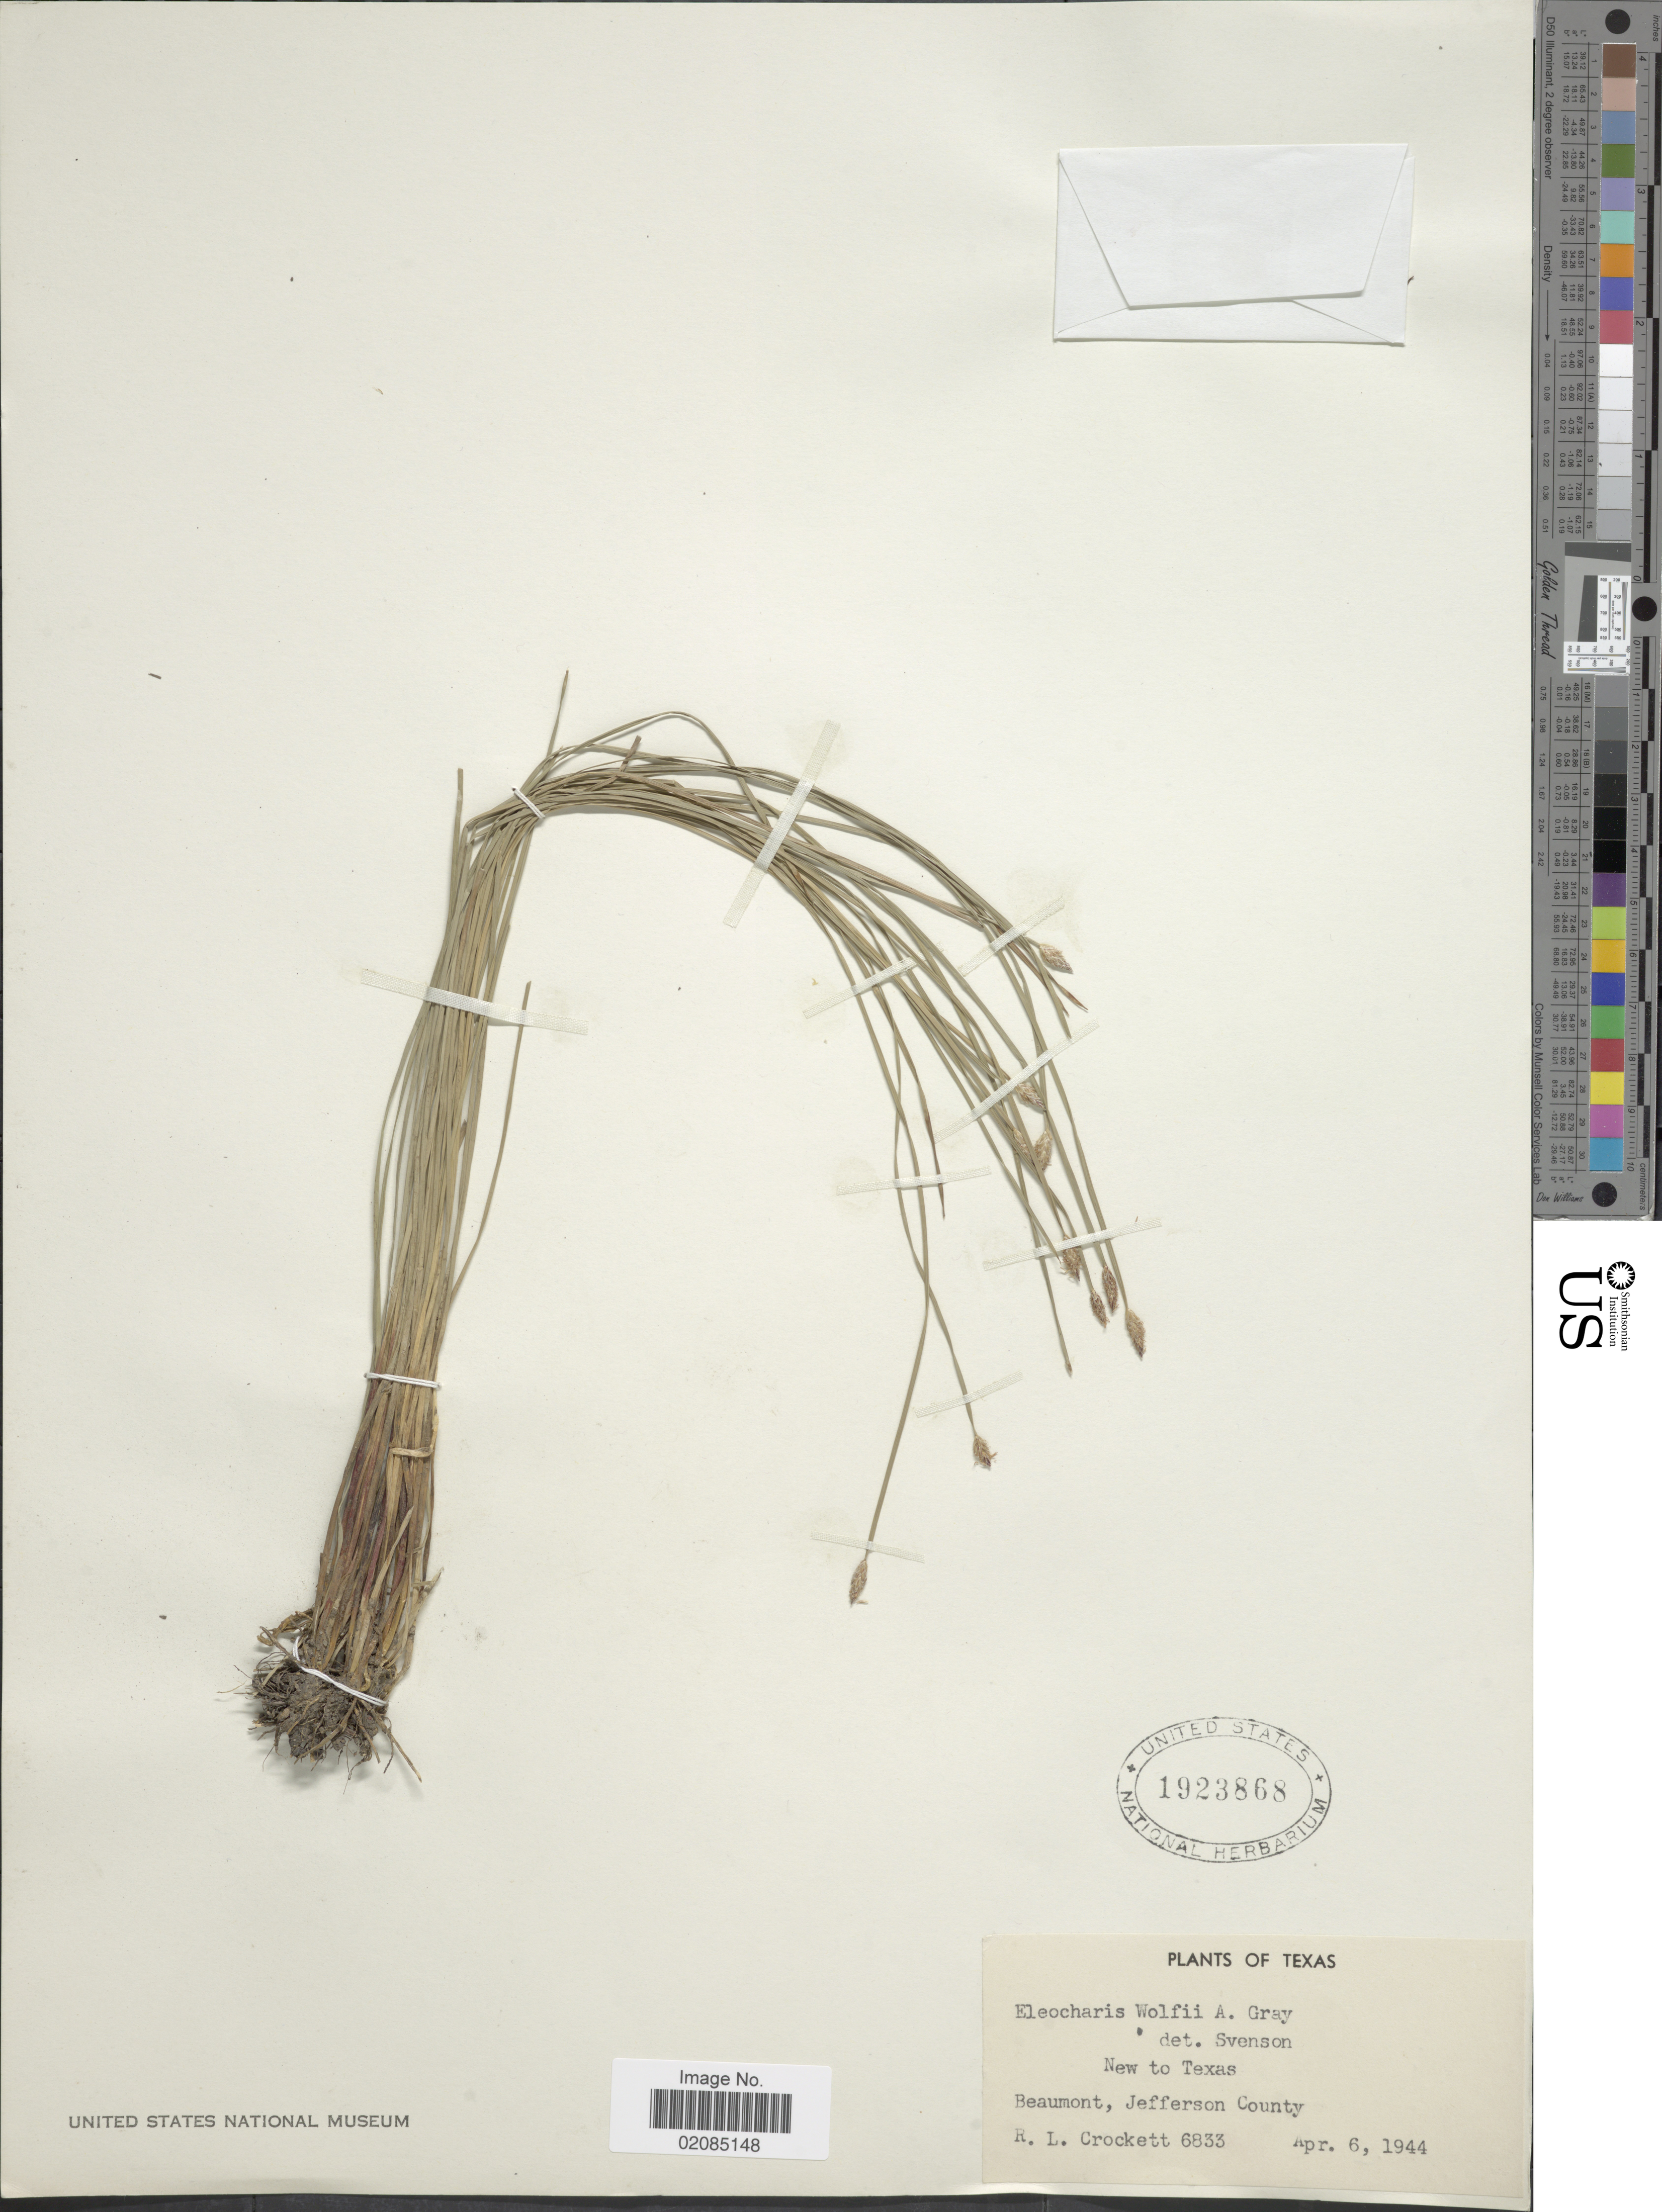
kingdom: Plantae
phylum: Tracheophyta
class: Liliopsida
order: Poales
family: Cyperaceae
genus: Eleocharis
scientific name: Eleocharis wolfii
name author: (A. Gray) A. Gray ex Britton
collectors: R. Crockett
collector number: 6833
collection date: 1944-04-06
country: United States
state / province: Texas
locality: Beaumont, New to Texas, Jefferson County.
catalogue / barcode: US 1923868